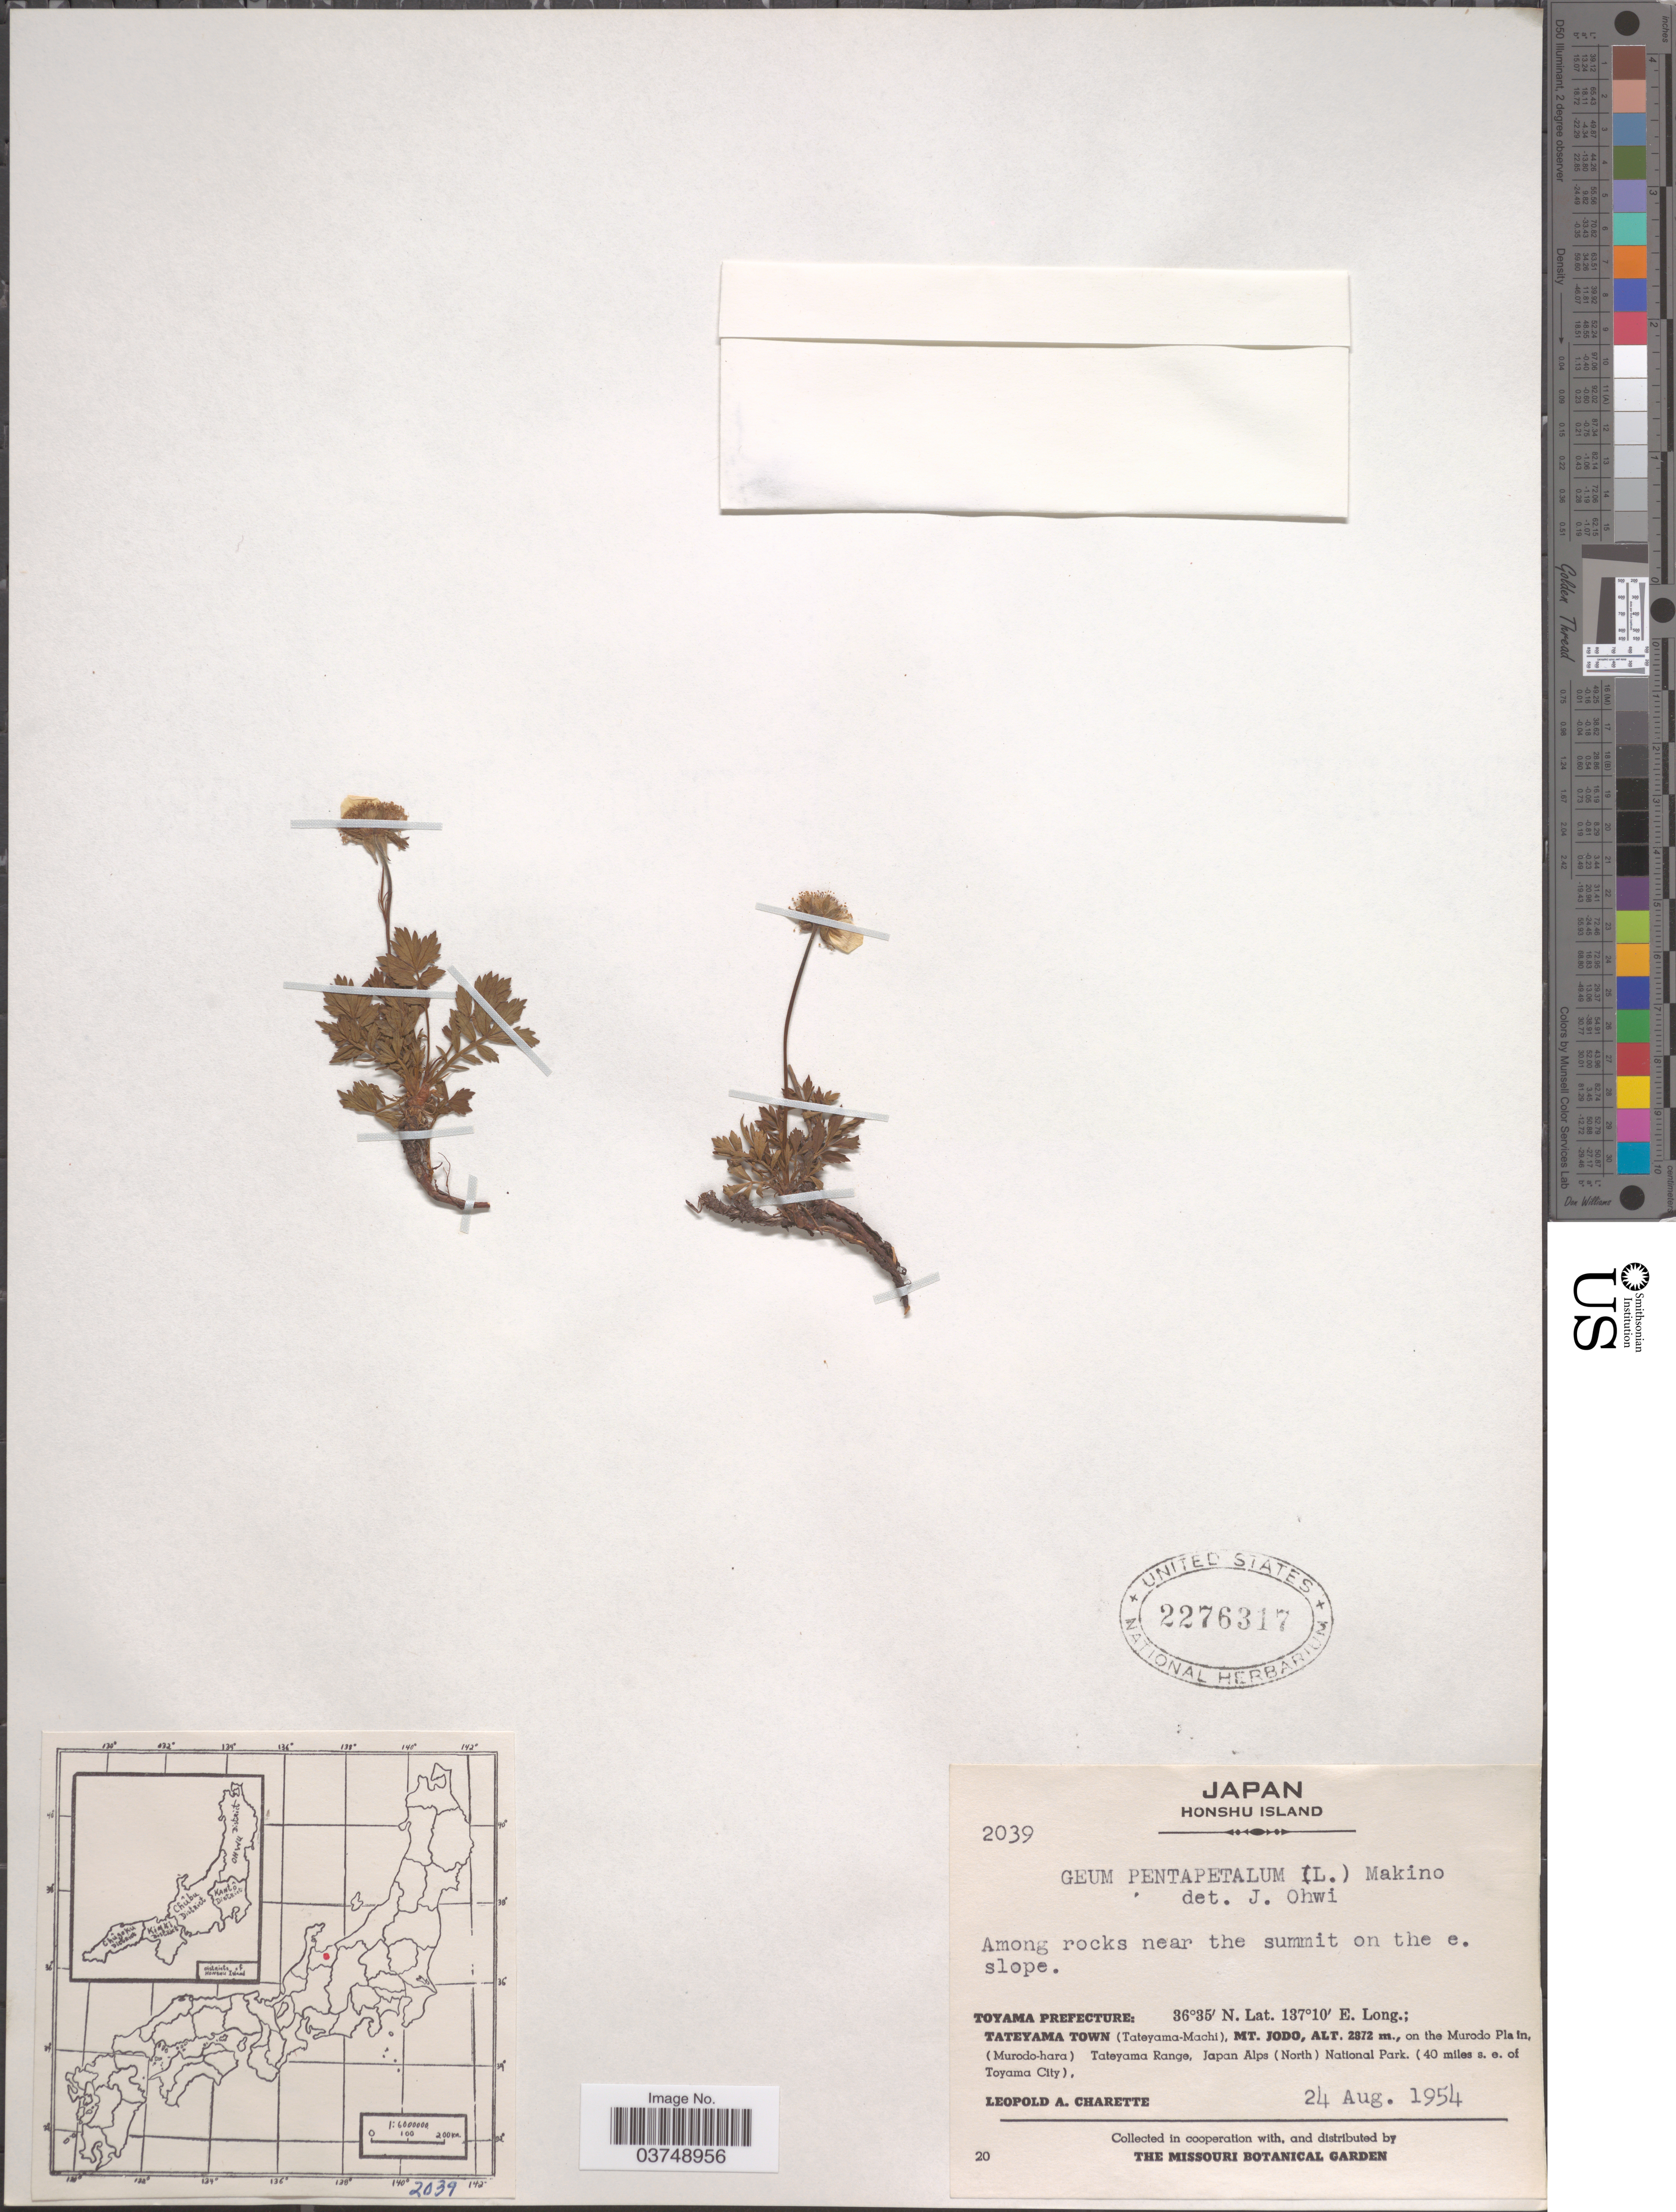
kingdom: Plantae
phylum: Tracheophyta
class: Magnoliopsida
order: Rosales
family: Rosaceae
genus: Sieversia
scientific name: Sieversia pentapetala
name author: (L.) Greene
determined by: Strong, Mark T., (BOT), Smithsonian Institution - National Museum of Natural History (UNITED STATES)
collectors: L. A. Charette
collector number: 2039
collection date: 1954-08-24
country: Japan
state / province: Toyama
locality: Honshu Island. Toyama Prefecture: Tateyama Town (Tateyama-Machi), Mt. Jodo, on the Murodo Plain, (Murodo-hara) Tateyama Range, Japan Alps (North) National Park. (40 miles s. e. of Toyama City).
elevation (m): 2872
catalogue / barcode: US 2276317